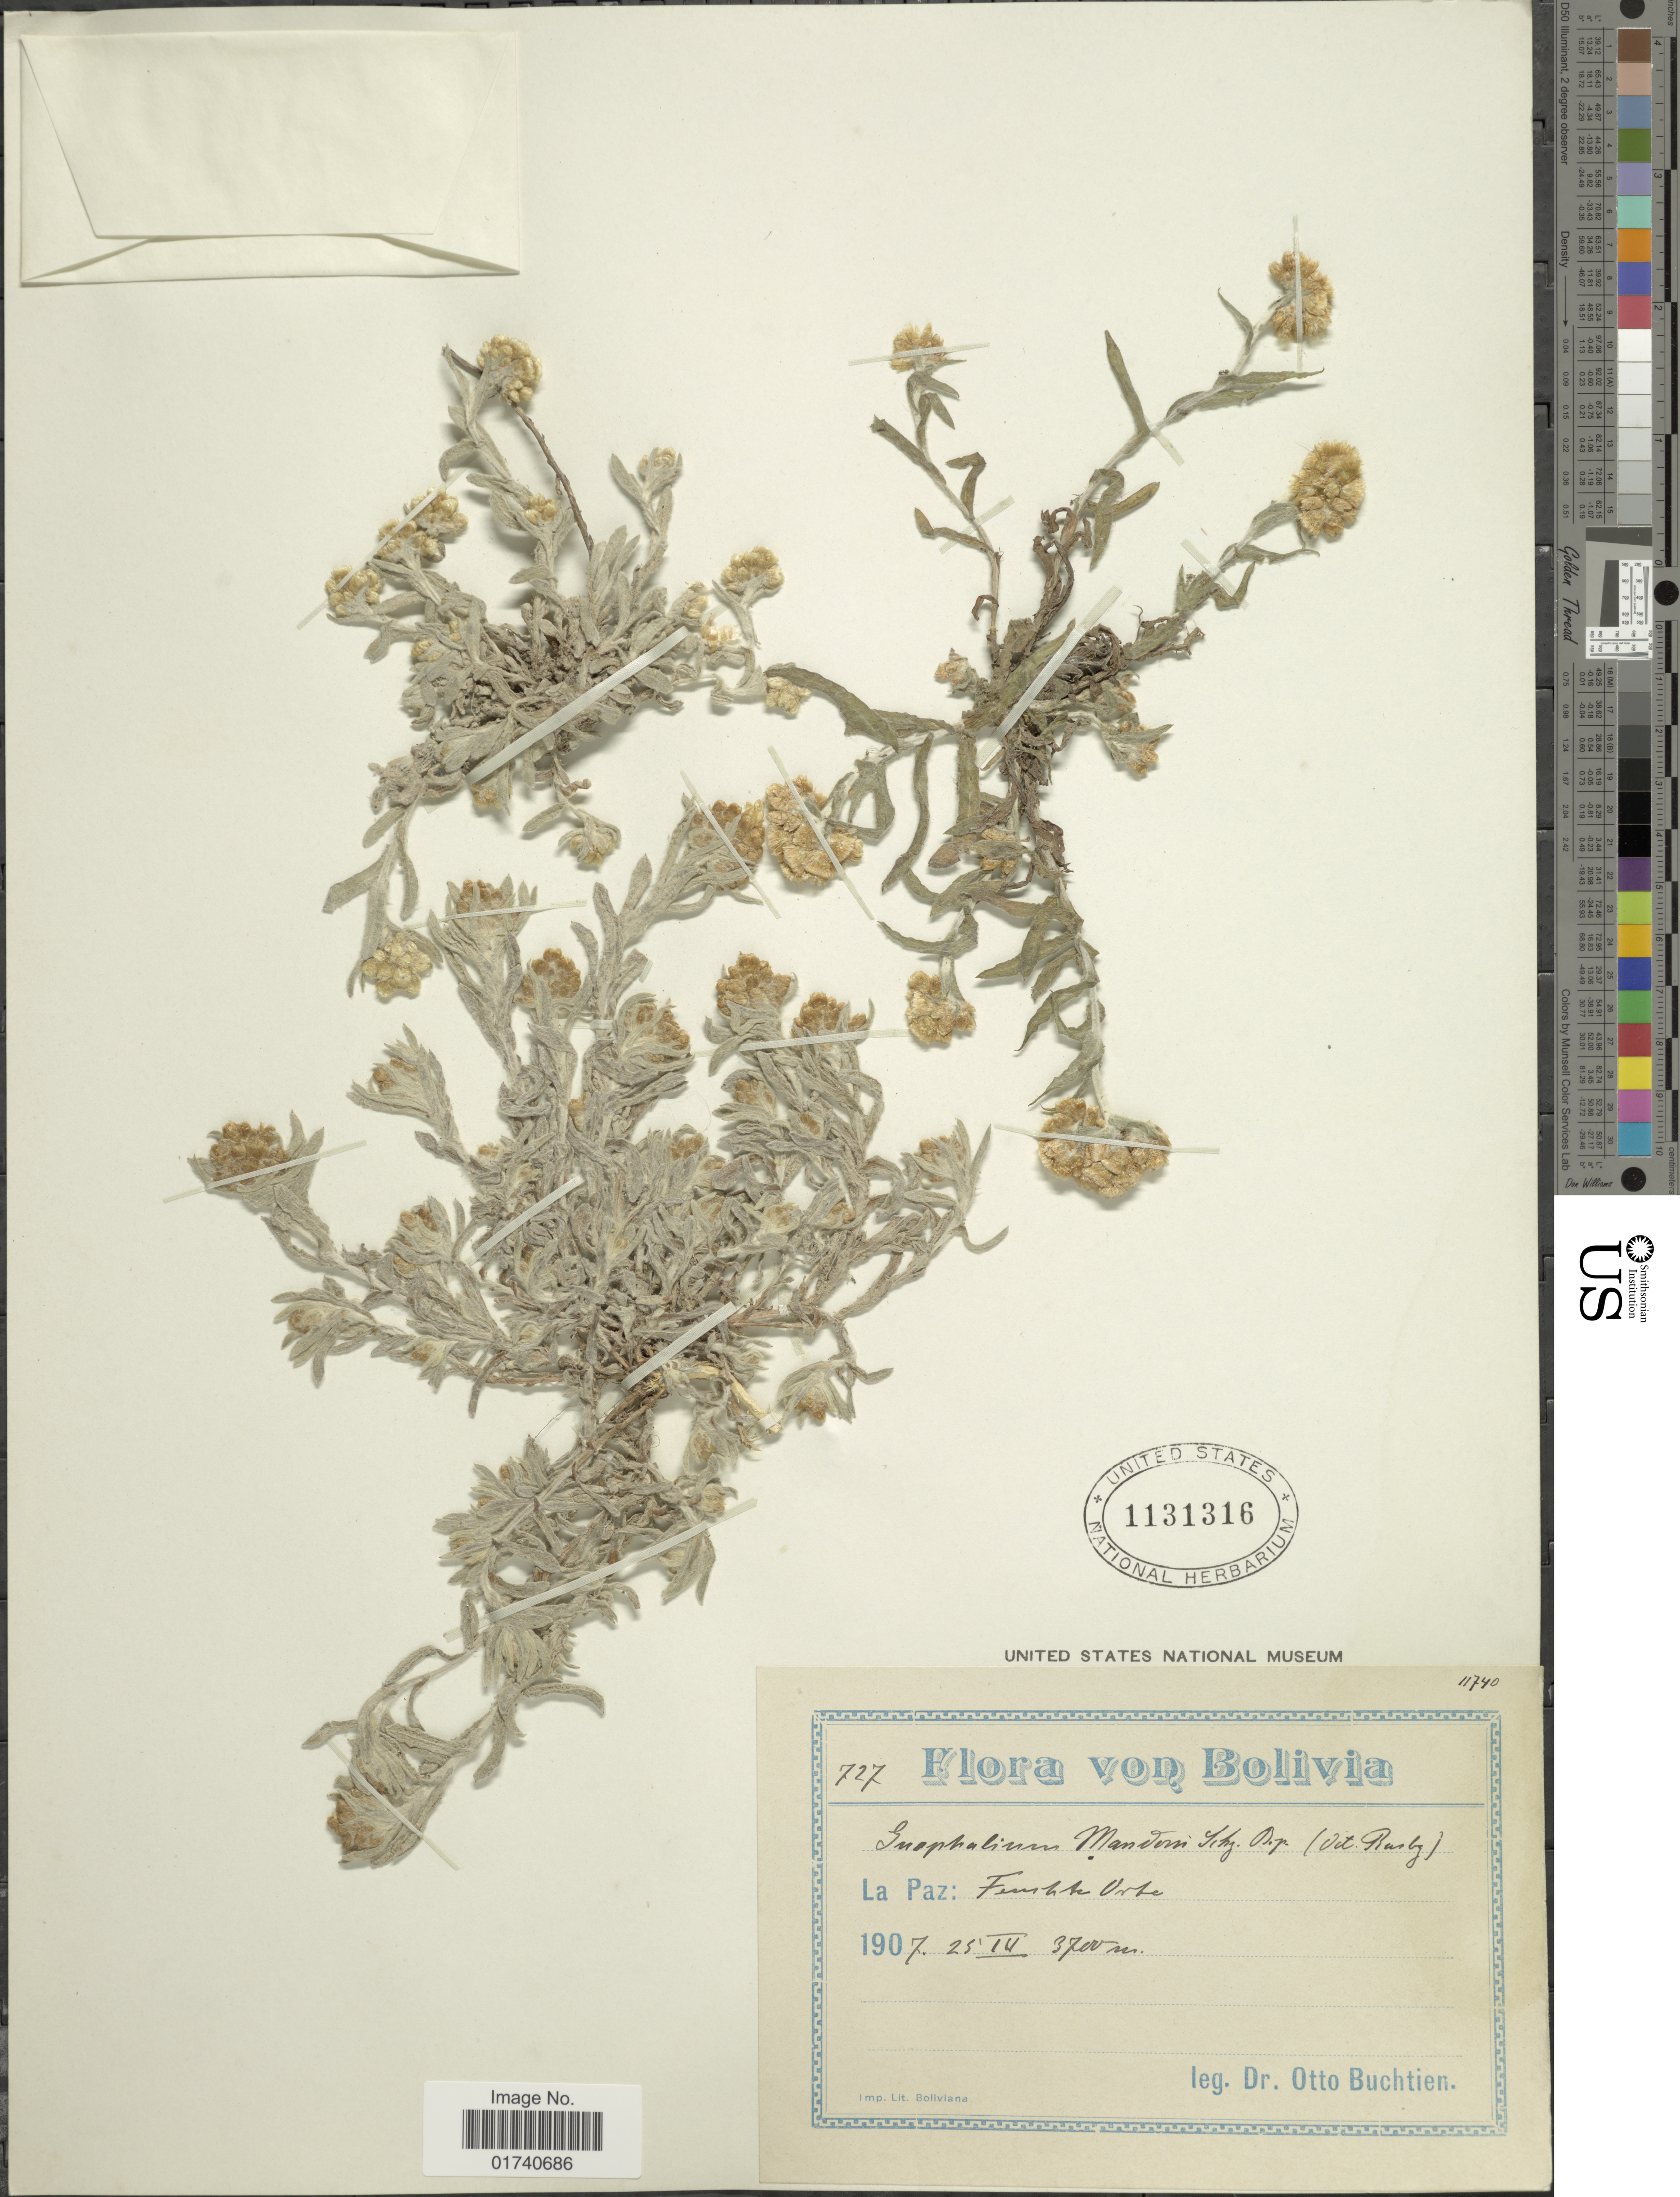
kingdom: Plantae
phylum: Tracheophyta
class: Magnoliopsida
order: Asterales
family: Asteraceae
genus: Pseudognaphalium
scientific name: Pseudognaphalium gaudichaudianum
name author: (DC.) Anderb.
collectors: O. Buchtien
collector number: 727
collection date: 1907-04-25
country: Bolivia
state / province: La Paz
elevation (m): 3700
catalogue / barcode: US 1131316